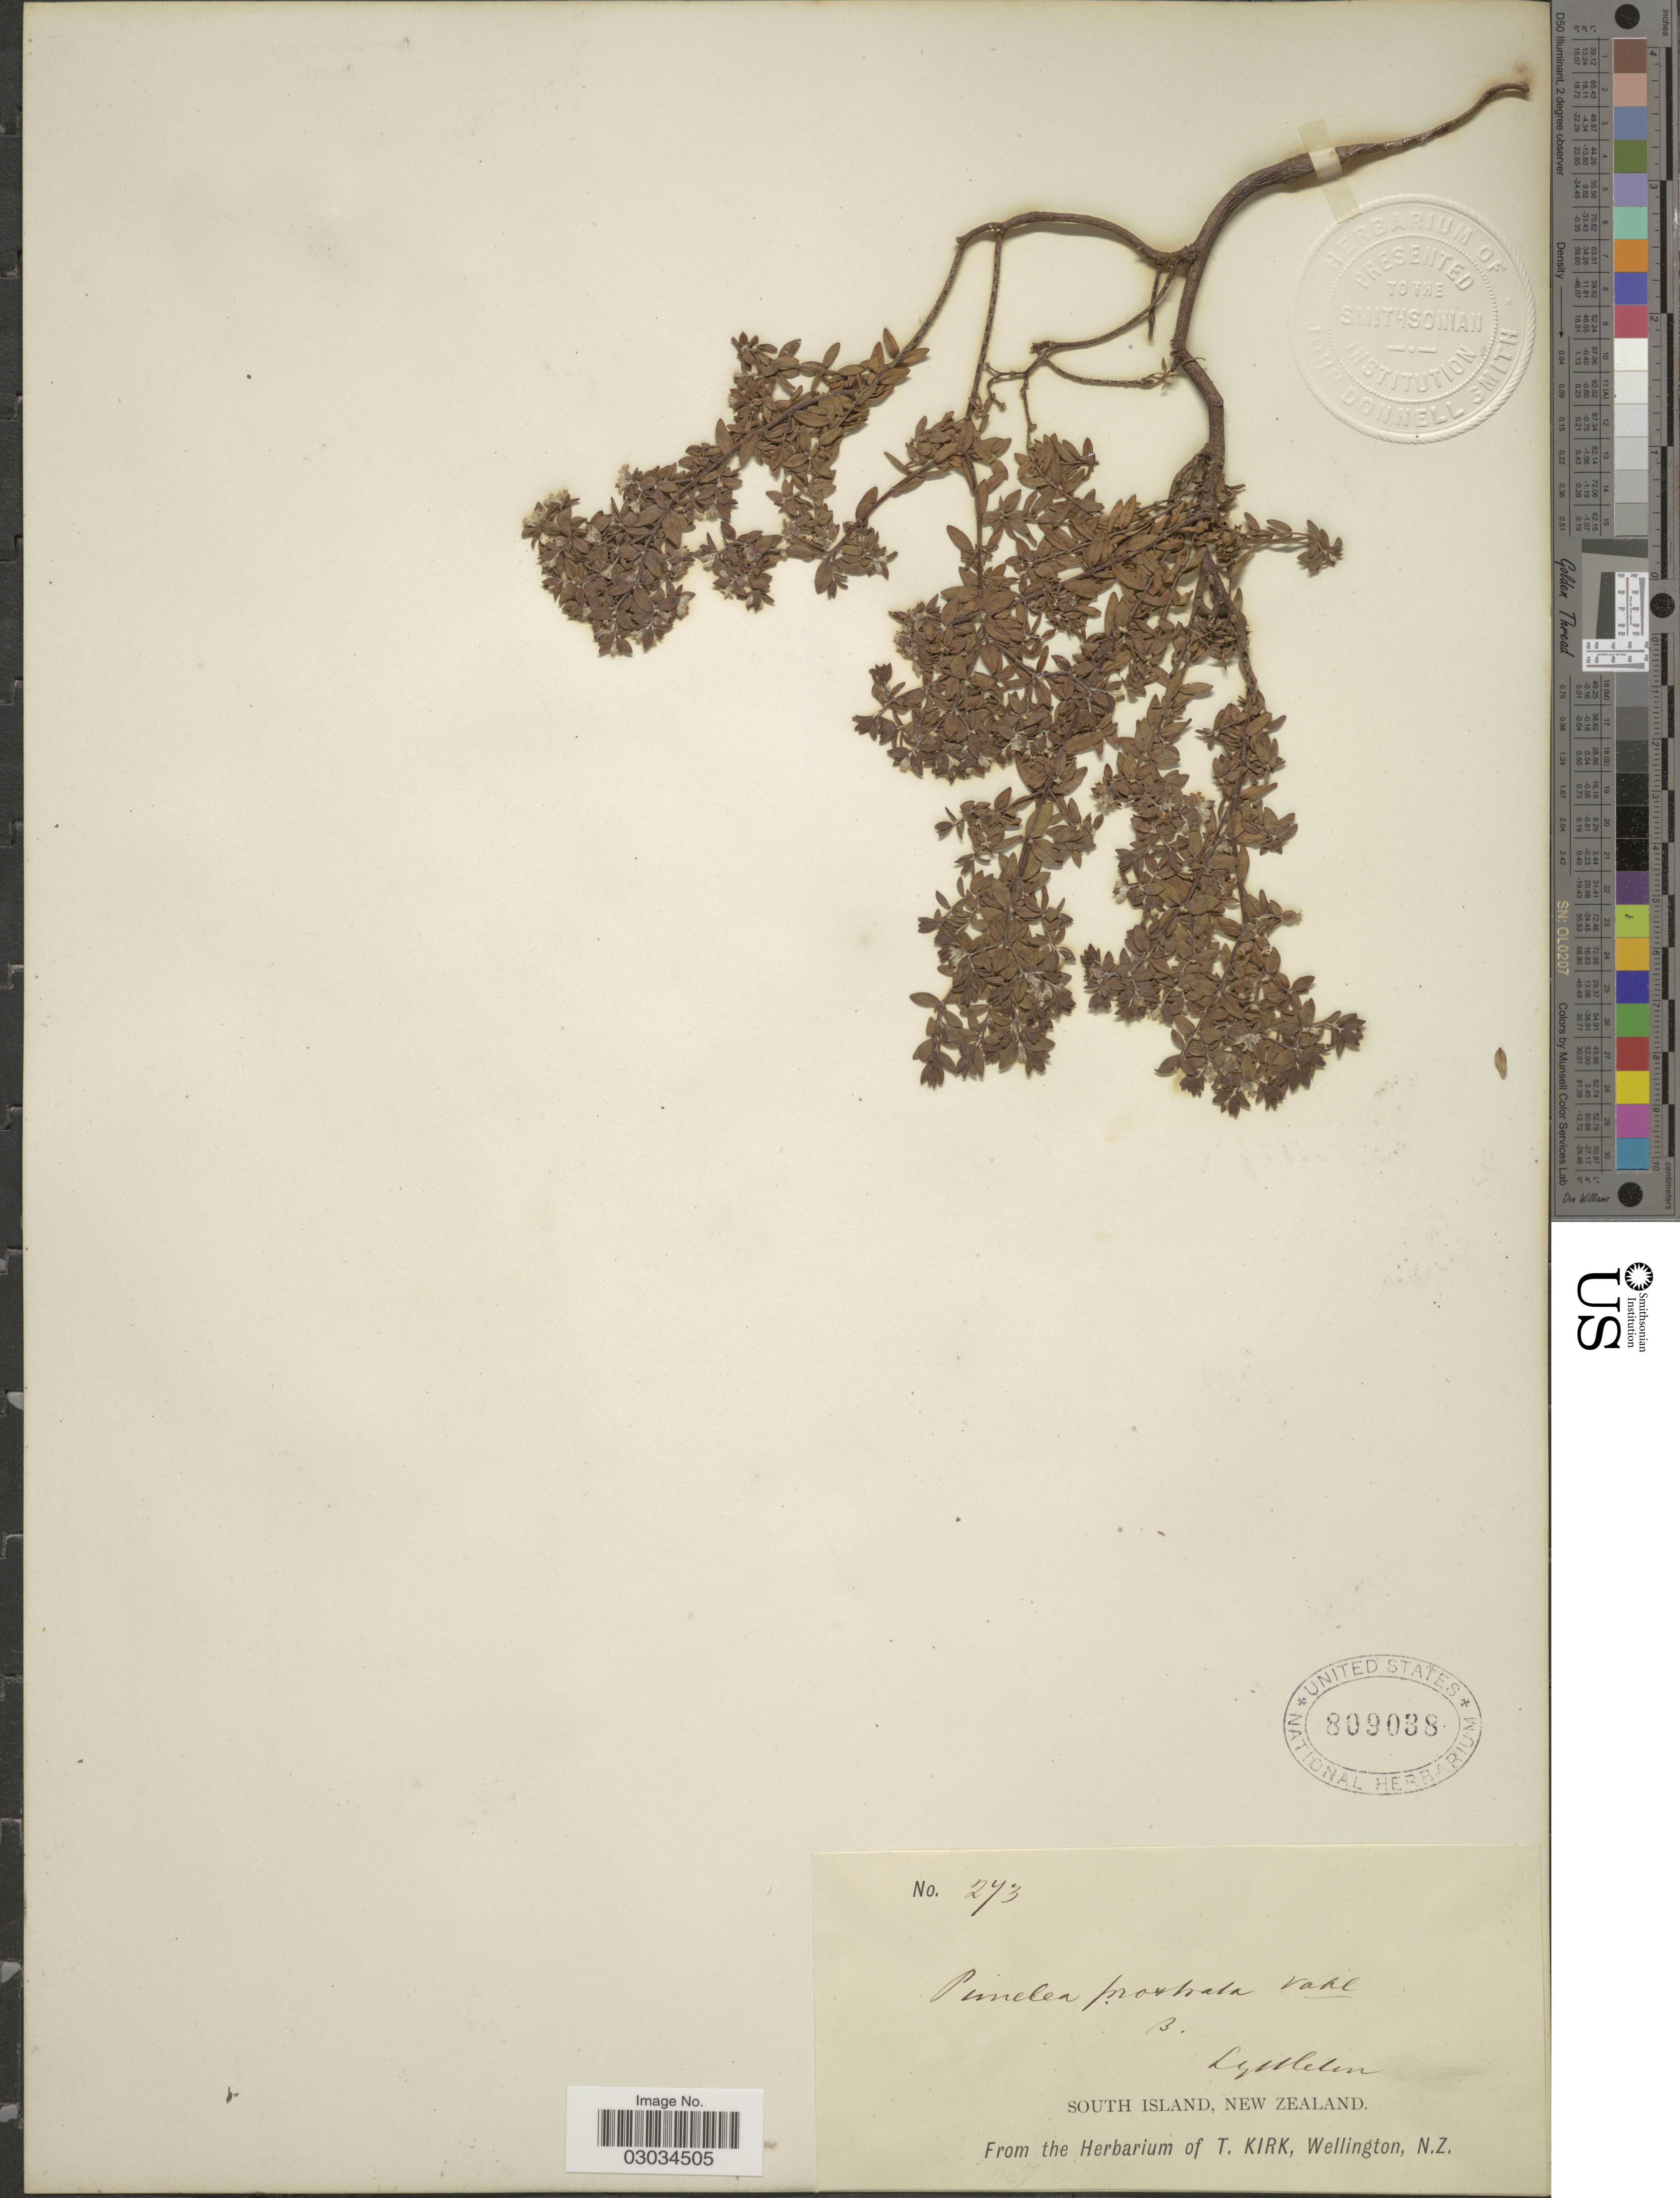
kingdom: Plantae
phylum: Tracheophyta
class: Magnoliopsida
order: Malvales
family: Thymelaeaceae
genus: Pimelea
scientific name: Pimelea prostrata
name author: Willd.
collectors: ex herb. T. Kirk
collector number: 273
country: New Zealand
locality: Lyttleton. South Island.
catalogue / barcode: US 809038